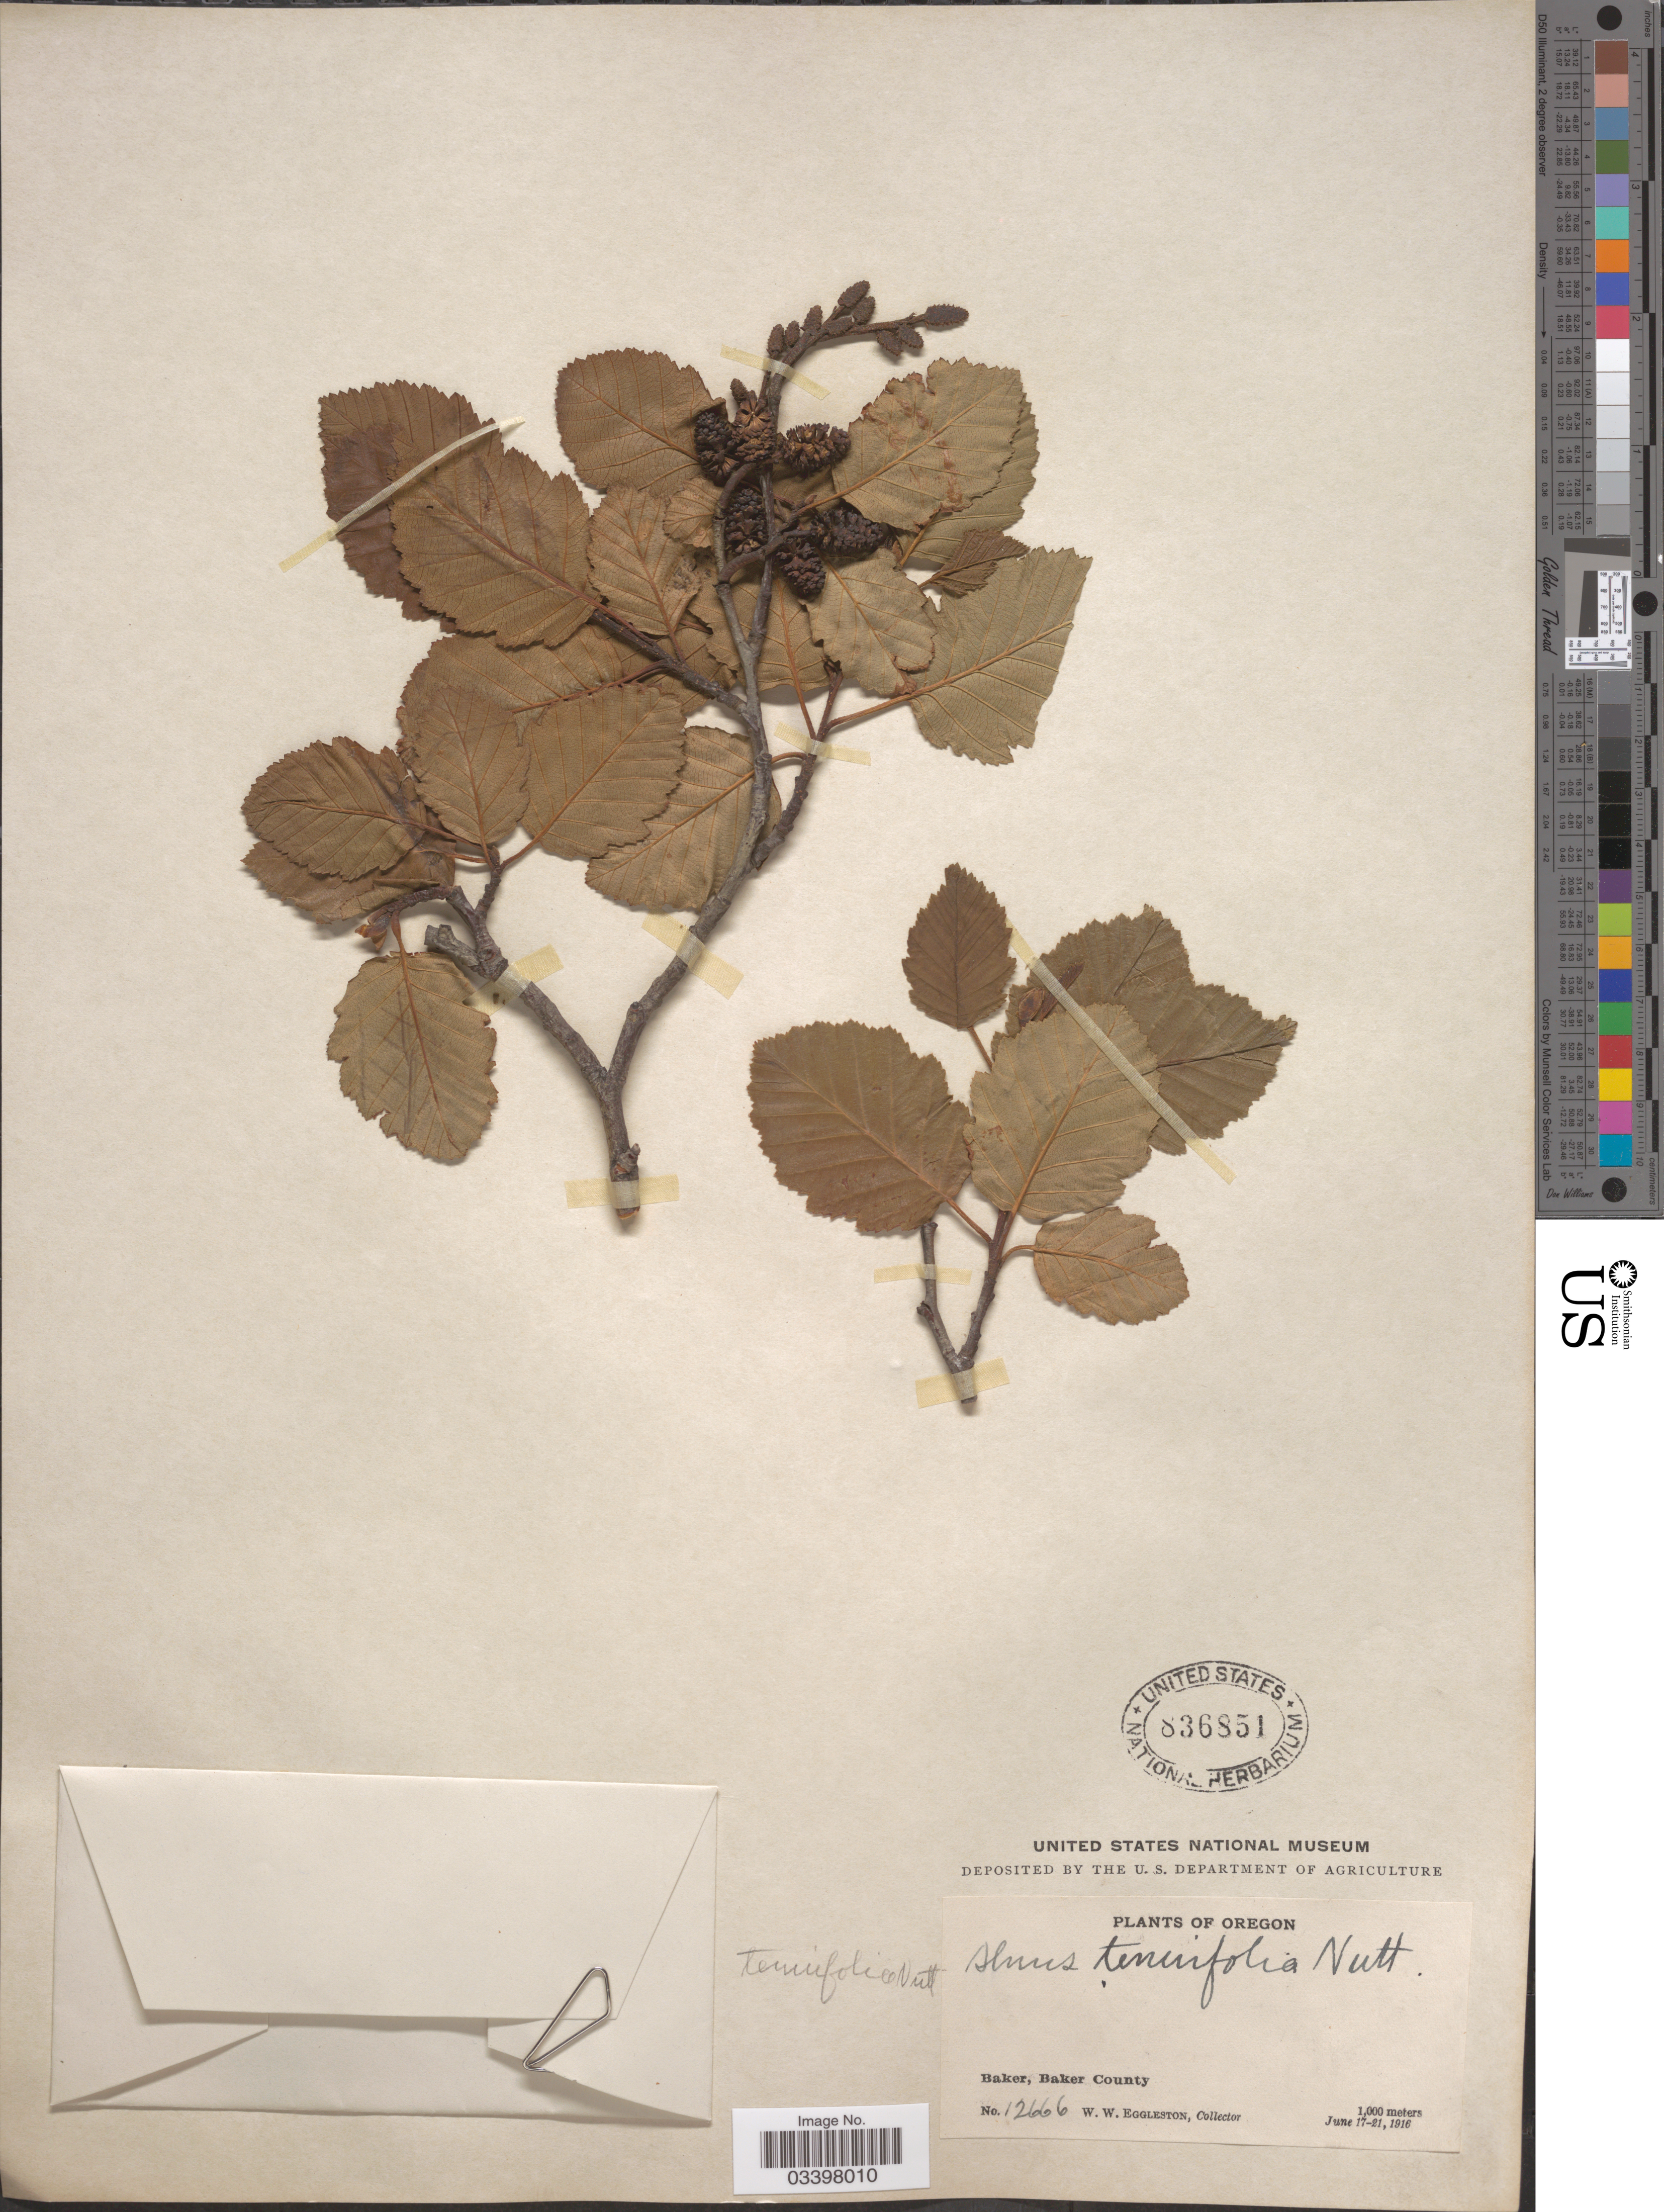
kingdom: Plantae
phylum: Tracheophyta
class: Magnoliopsida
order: Fagales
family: Betulaceae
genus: Alnus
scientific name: Alnus incana subsp. tenuifolia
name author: (Nutt.) Breitung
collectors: W. W. Eggleston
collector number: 12666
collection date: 1916-06-17/1916-06-21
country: United States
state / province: Oregon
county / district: Baker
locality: Baker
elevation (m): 1000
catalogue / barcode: US 836851